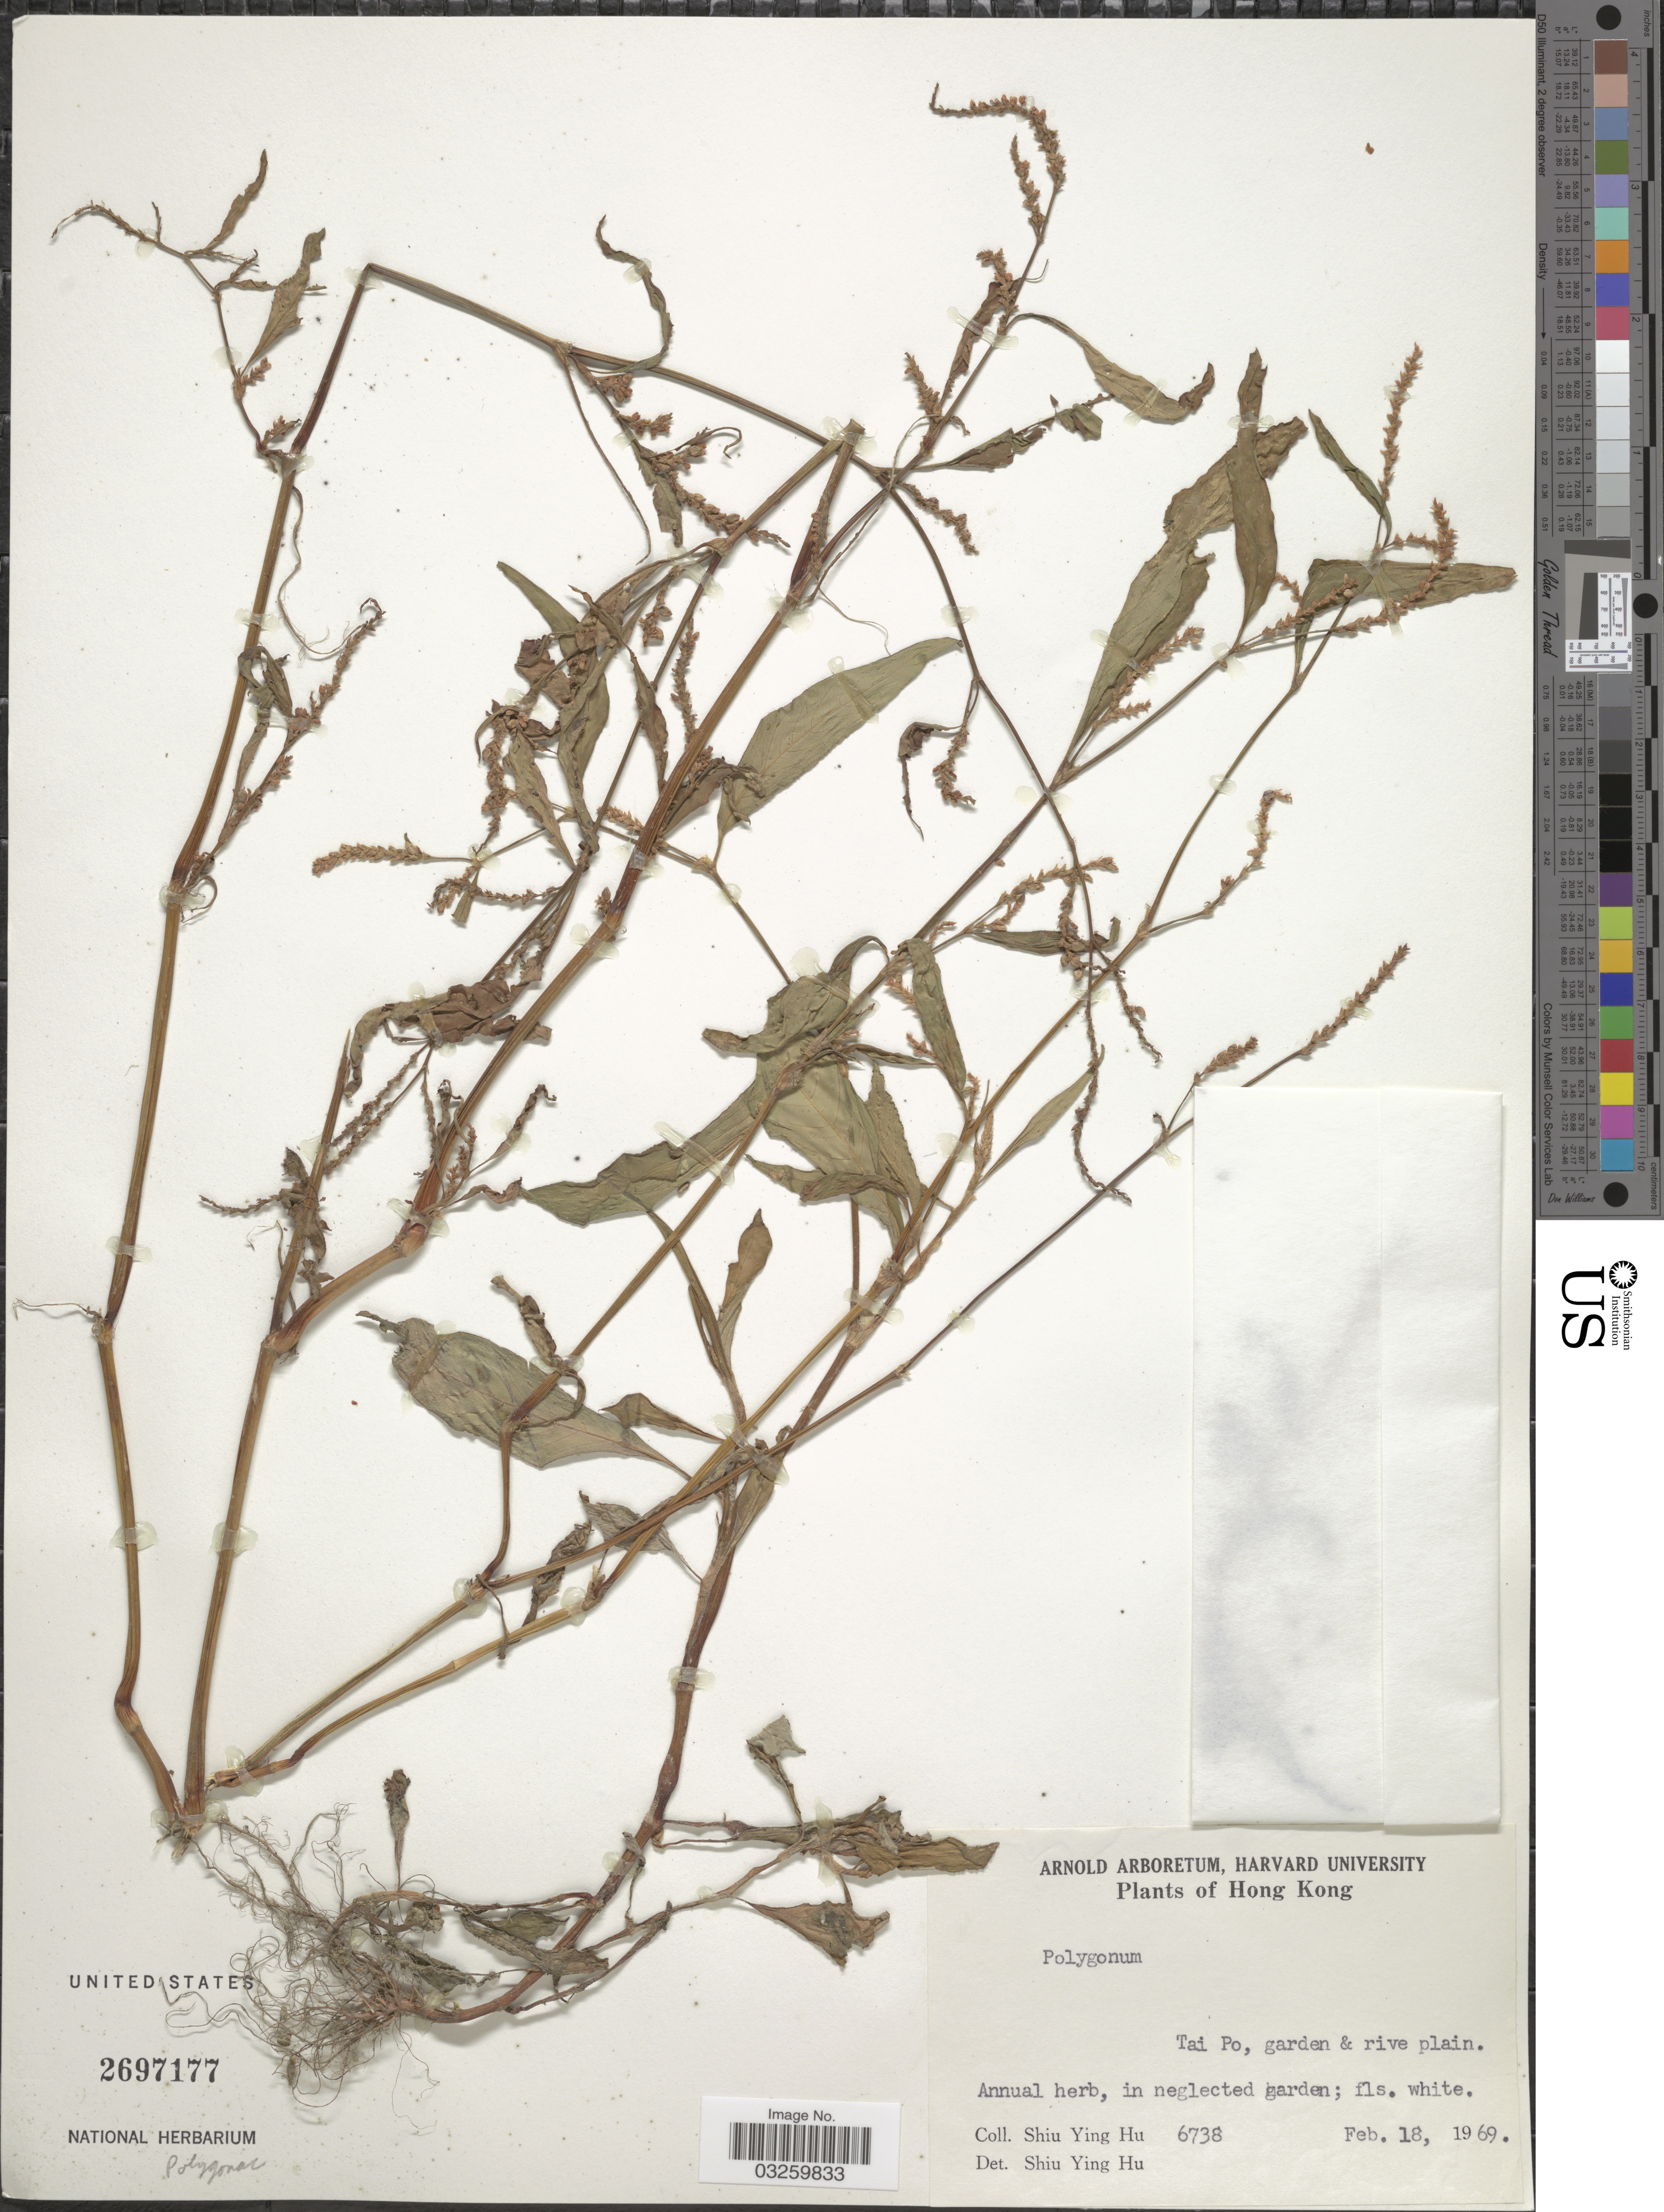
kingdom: Plantae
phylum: Tracheophyta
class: Magnoliopsida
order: Caryophyllales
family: Polygonaceae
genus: Polygonum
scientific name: Polygonum sp.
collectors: S. Y. Hu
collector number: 6738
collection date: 1969-02-18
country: China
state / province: Hong Kong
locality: Tai Po, garden & rive plain. In neglected garden.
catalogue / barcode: US 2697177